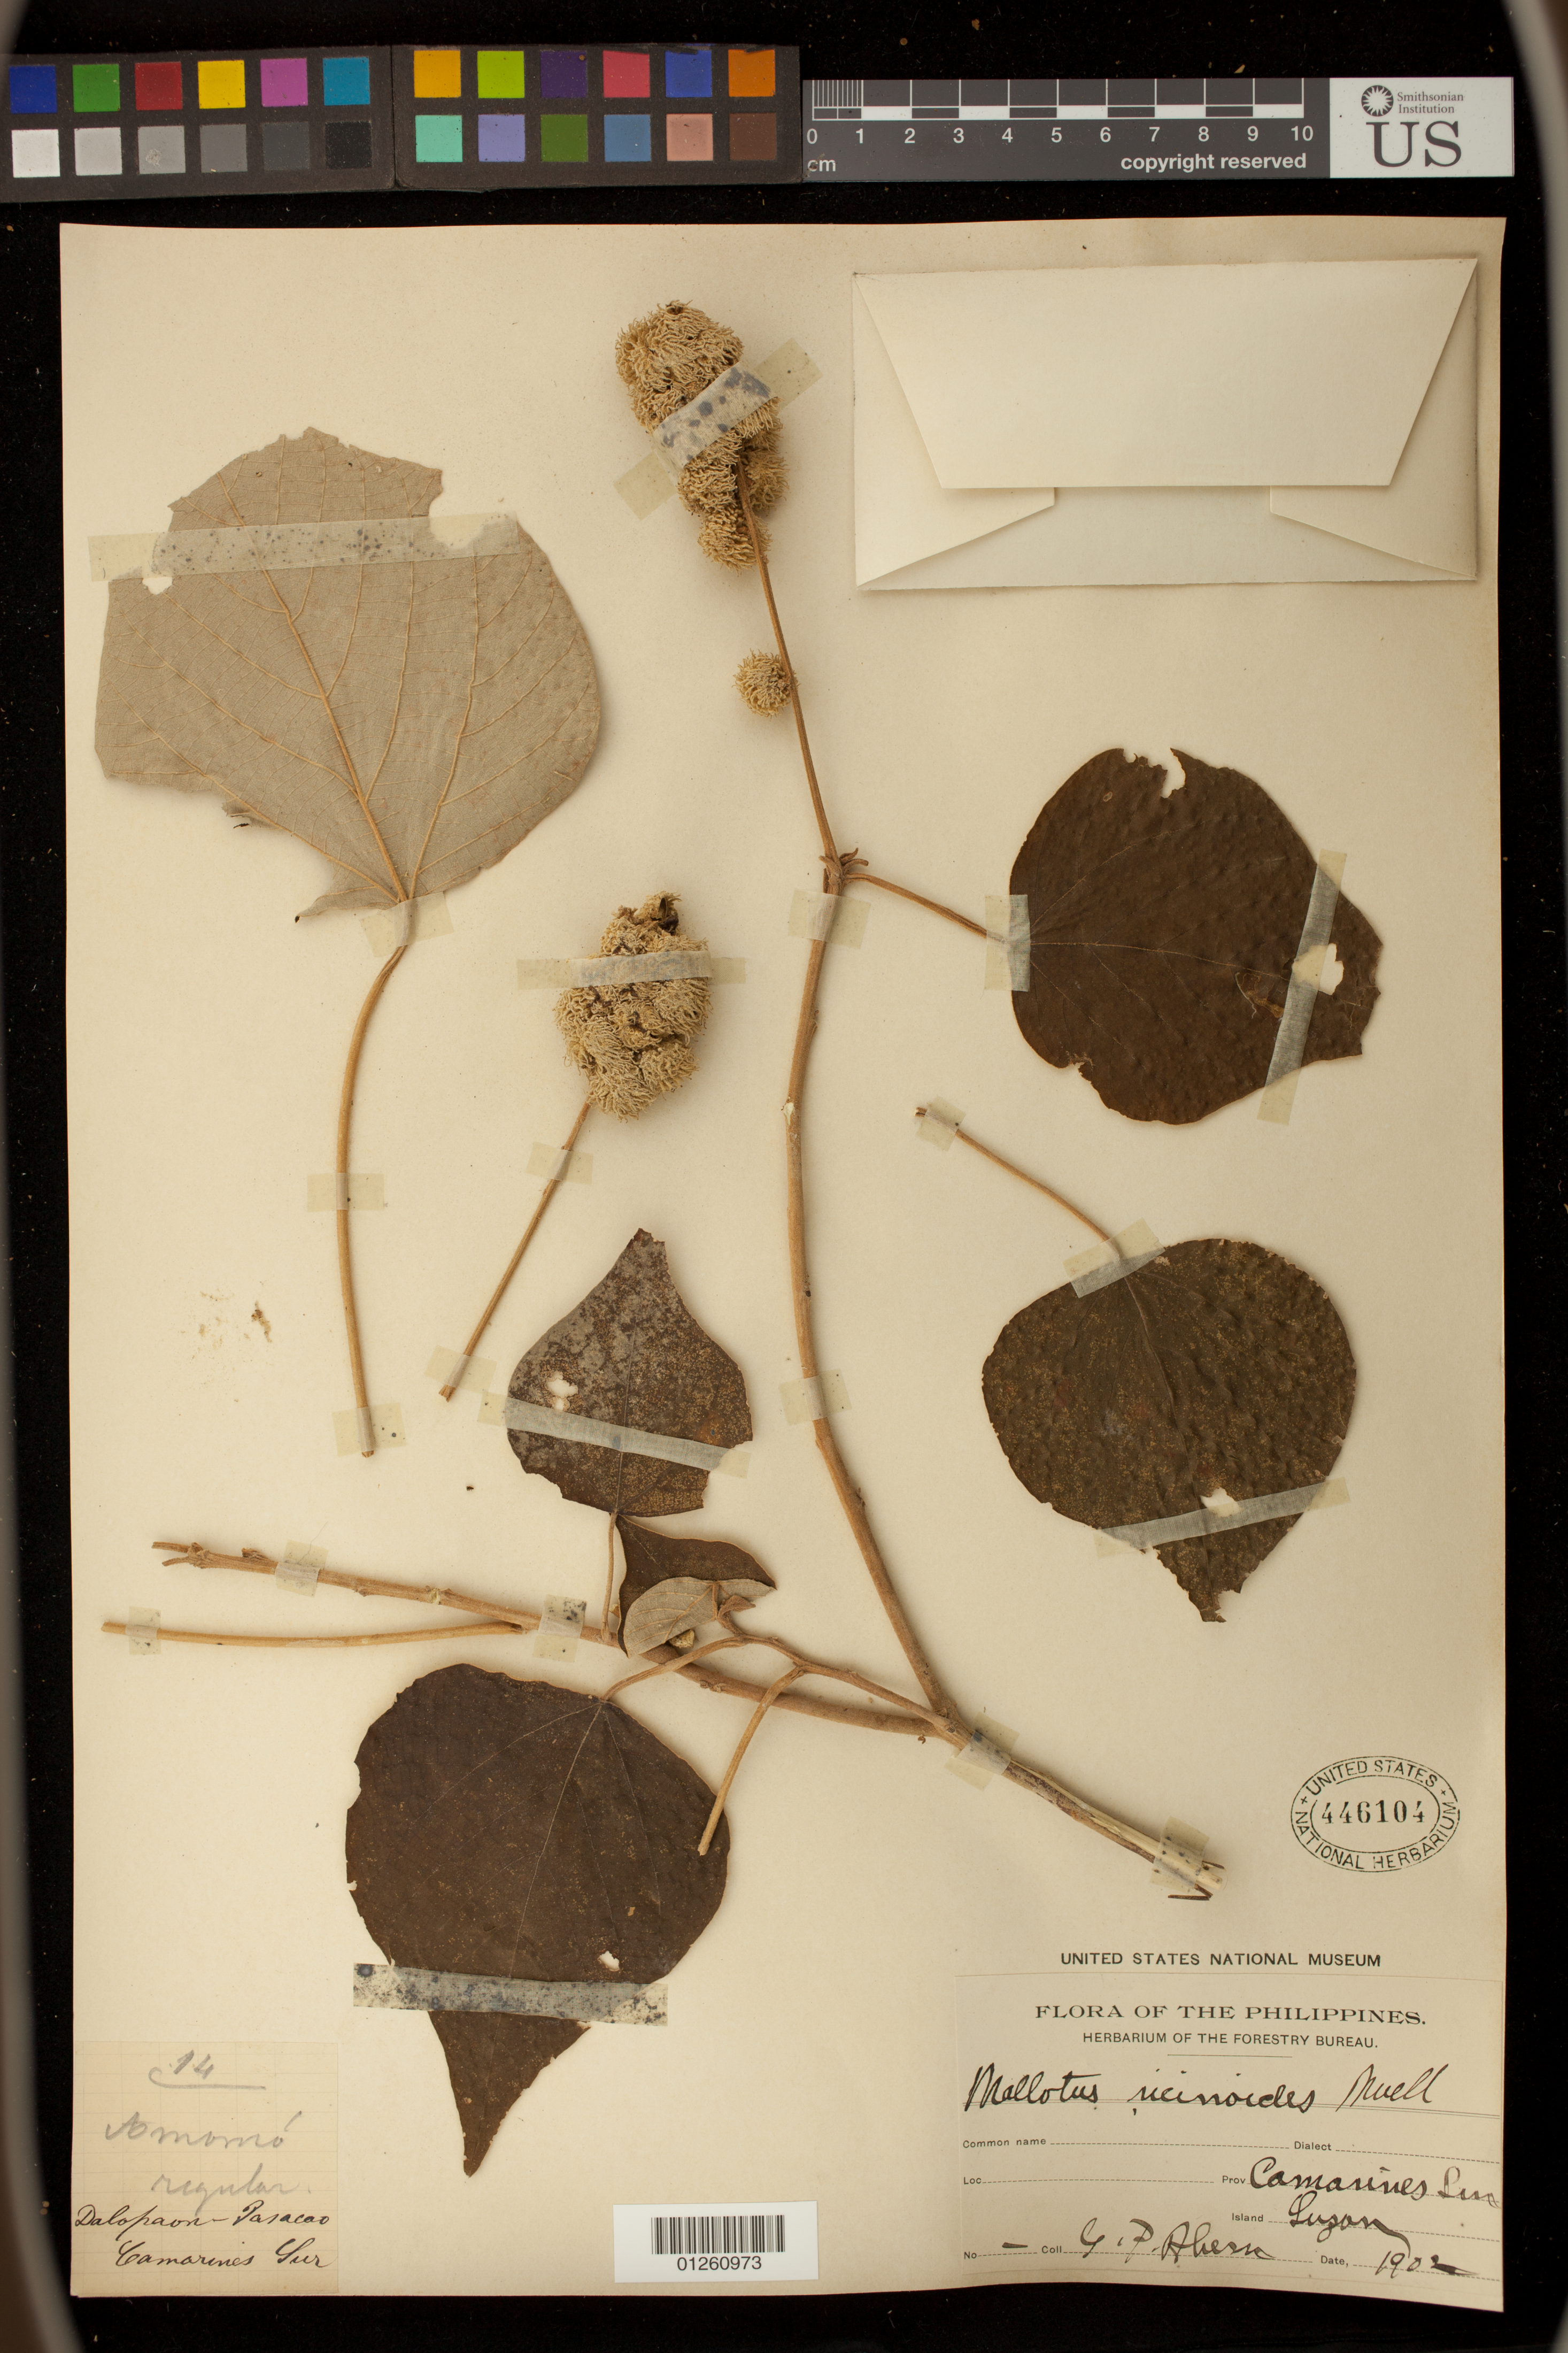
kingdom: Plantae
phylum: Tracheophyta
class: Magnoliopsida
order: Malpighiales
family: Euphorbiaceae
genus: Mallotus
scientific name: Mallotus ricinoides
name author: (Pers.) Müll. Arg.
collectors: G. Ahern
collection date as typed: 1902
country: Philippines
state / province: Bicol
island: Luzon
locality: Camarines Sur, Luzon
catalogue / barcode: US 446104